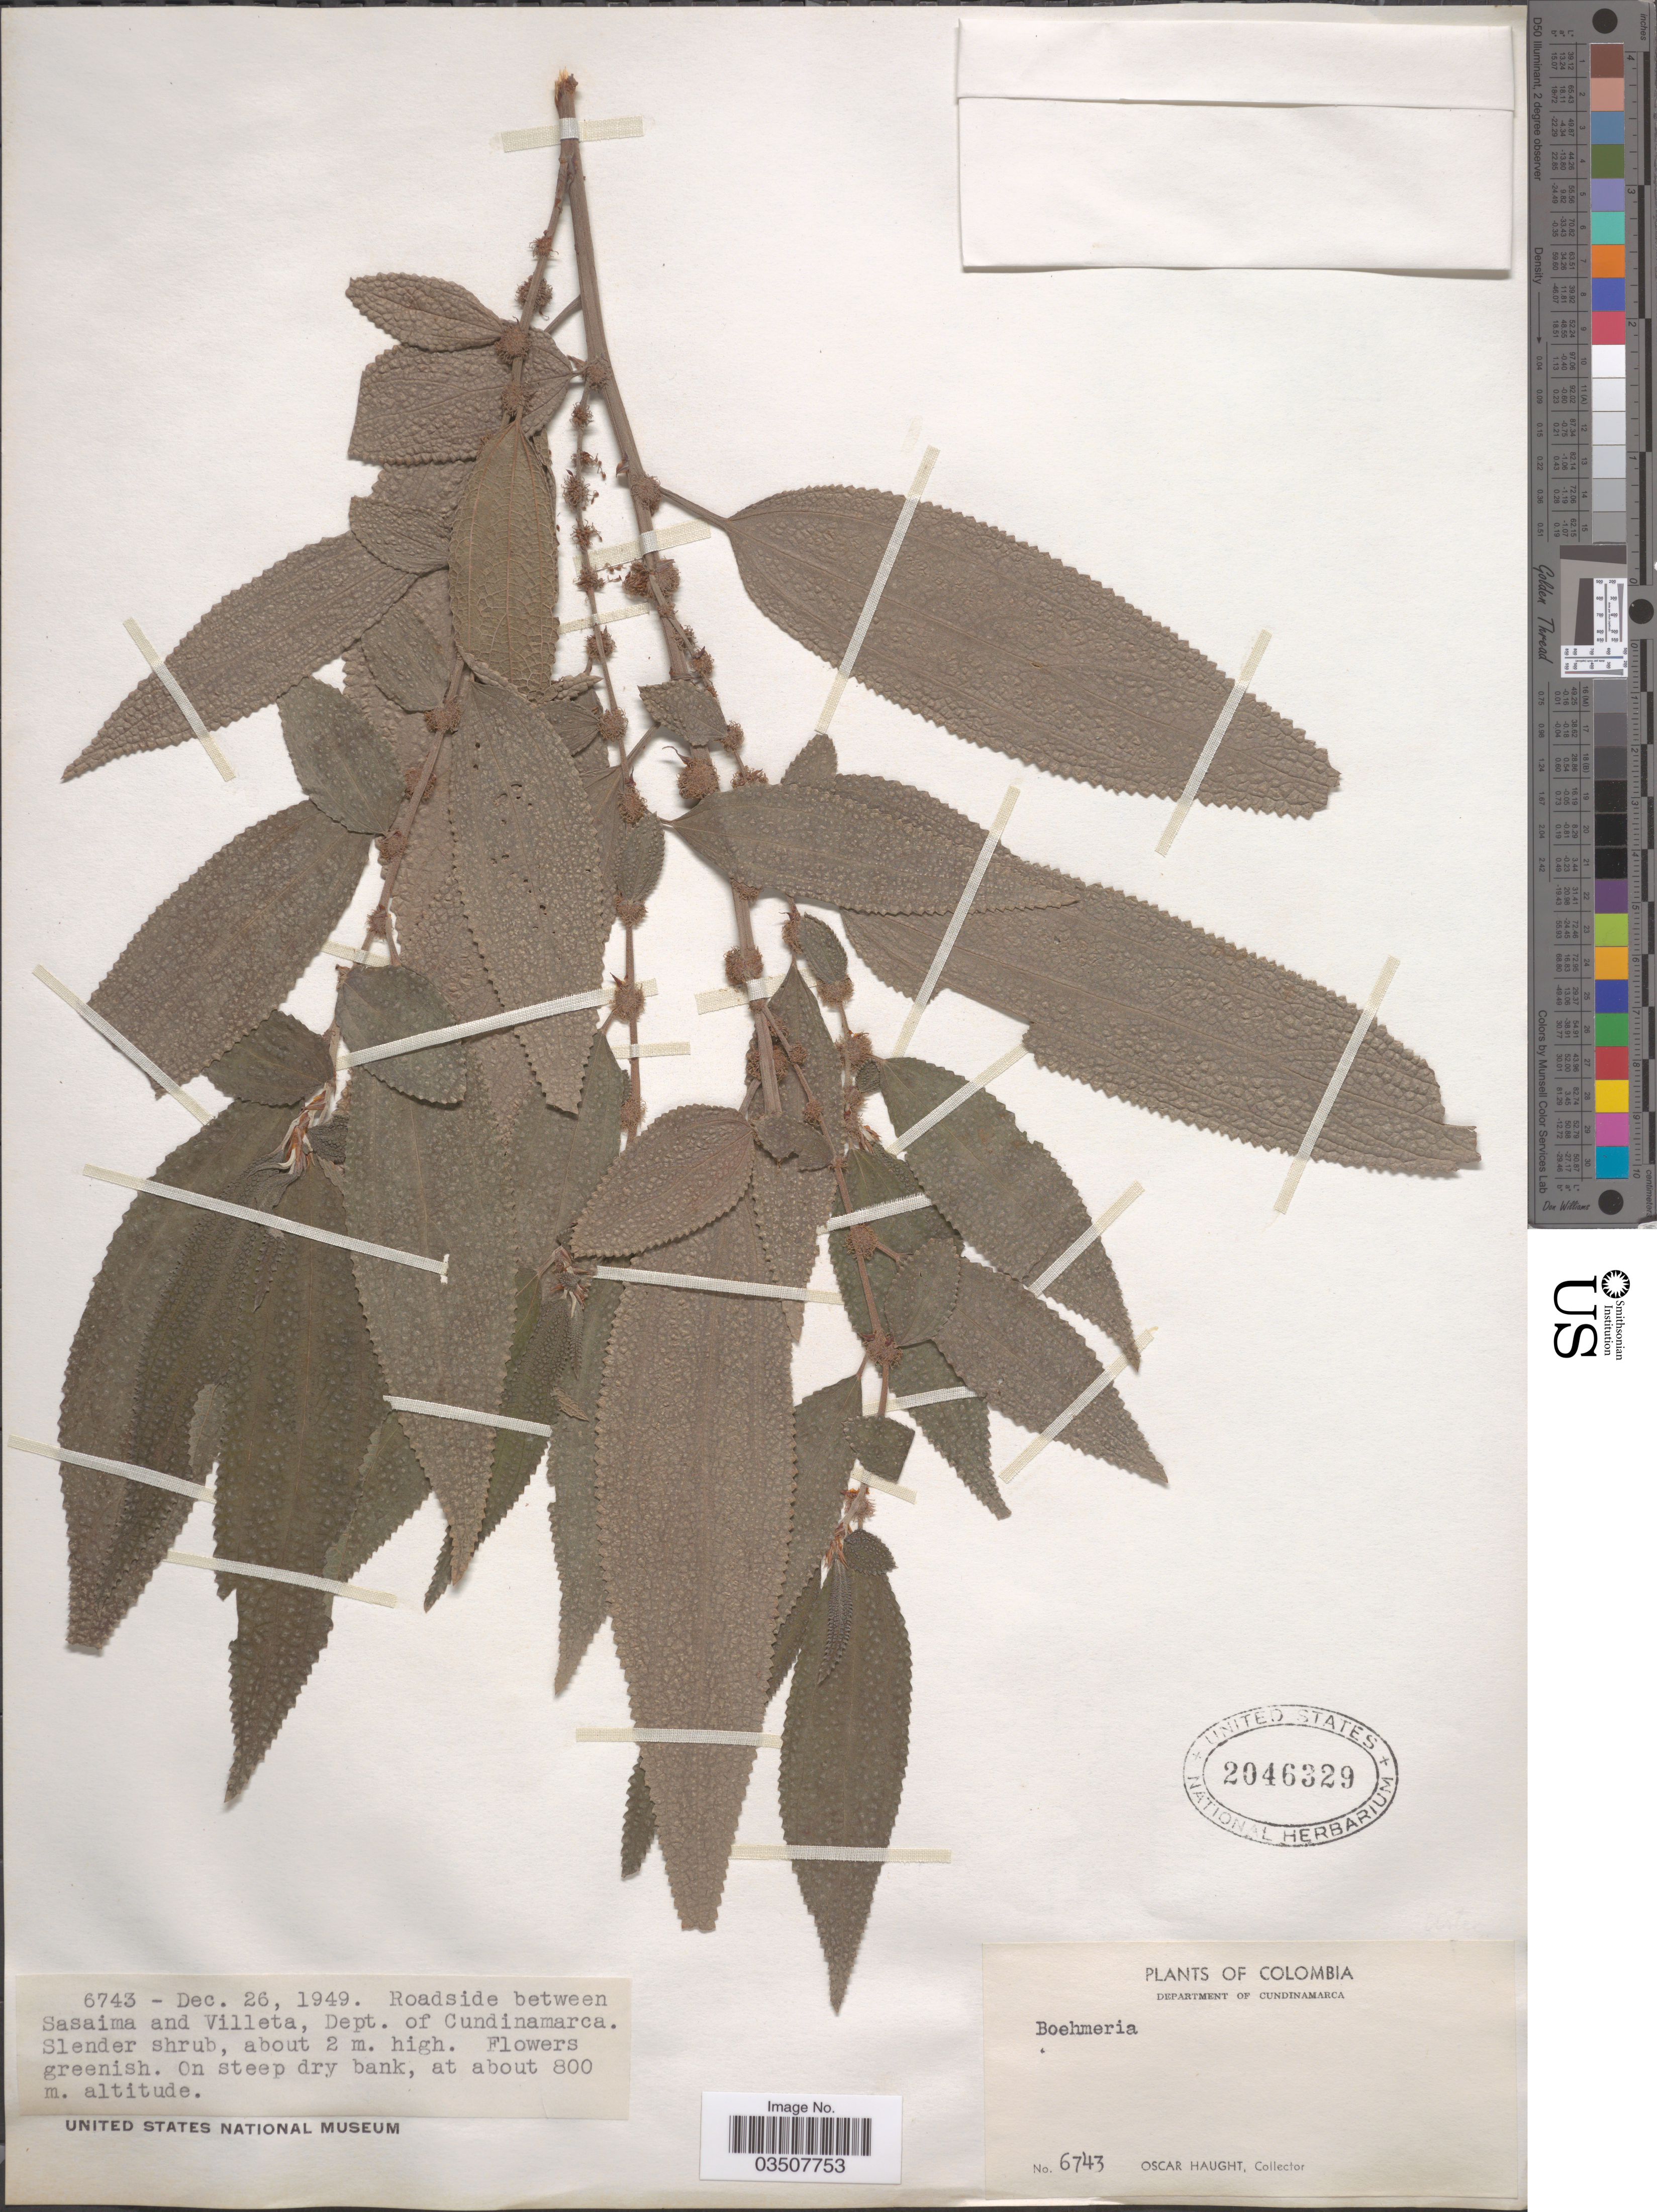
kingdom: Plantae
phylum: Tracheophyta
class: Magnoliopsida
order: Rosales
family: Urticaceae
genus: Boehmeria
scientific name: Boehmeria sp.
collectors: O. L. Haught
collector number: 6743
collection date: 1949-12-26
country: Colombia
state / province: Cundinamarca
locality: Roadside between Sasaima and Villeta, Dept. of Cundinamarca.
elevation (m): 800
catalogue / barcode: US 2046329